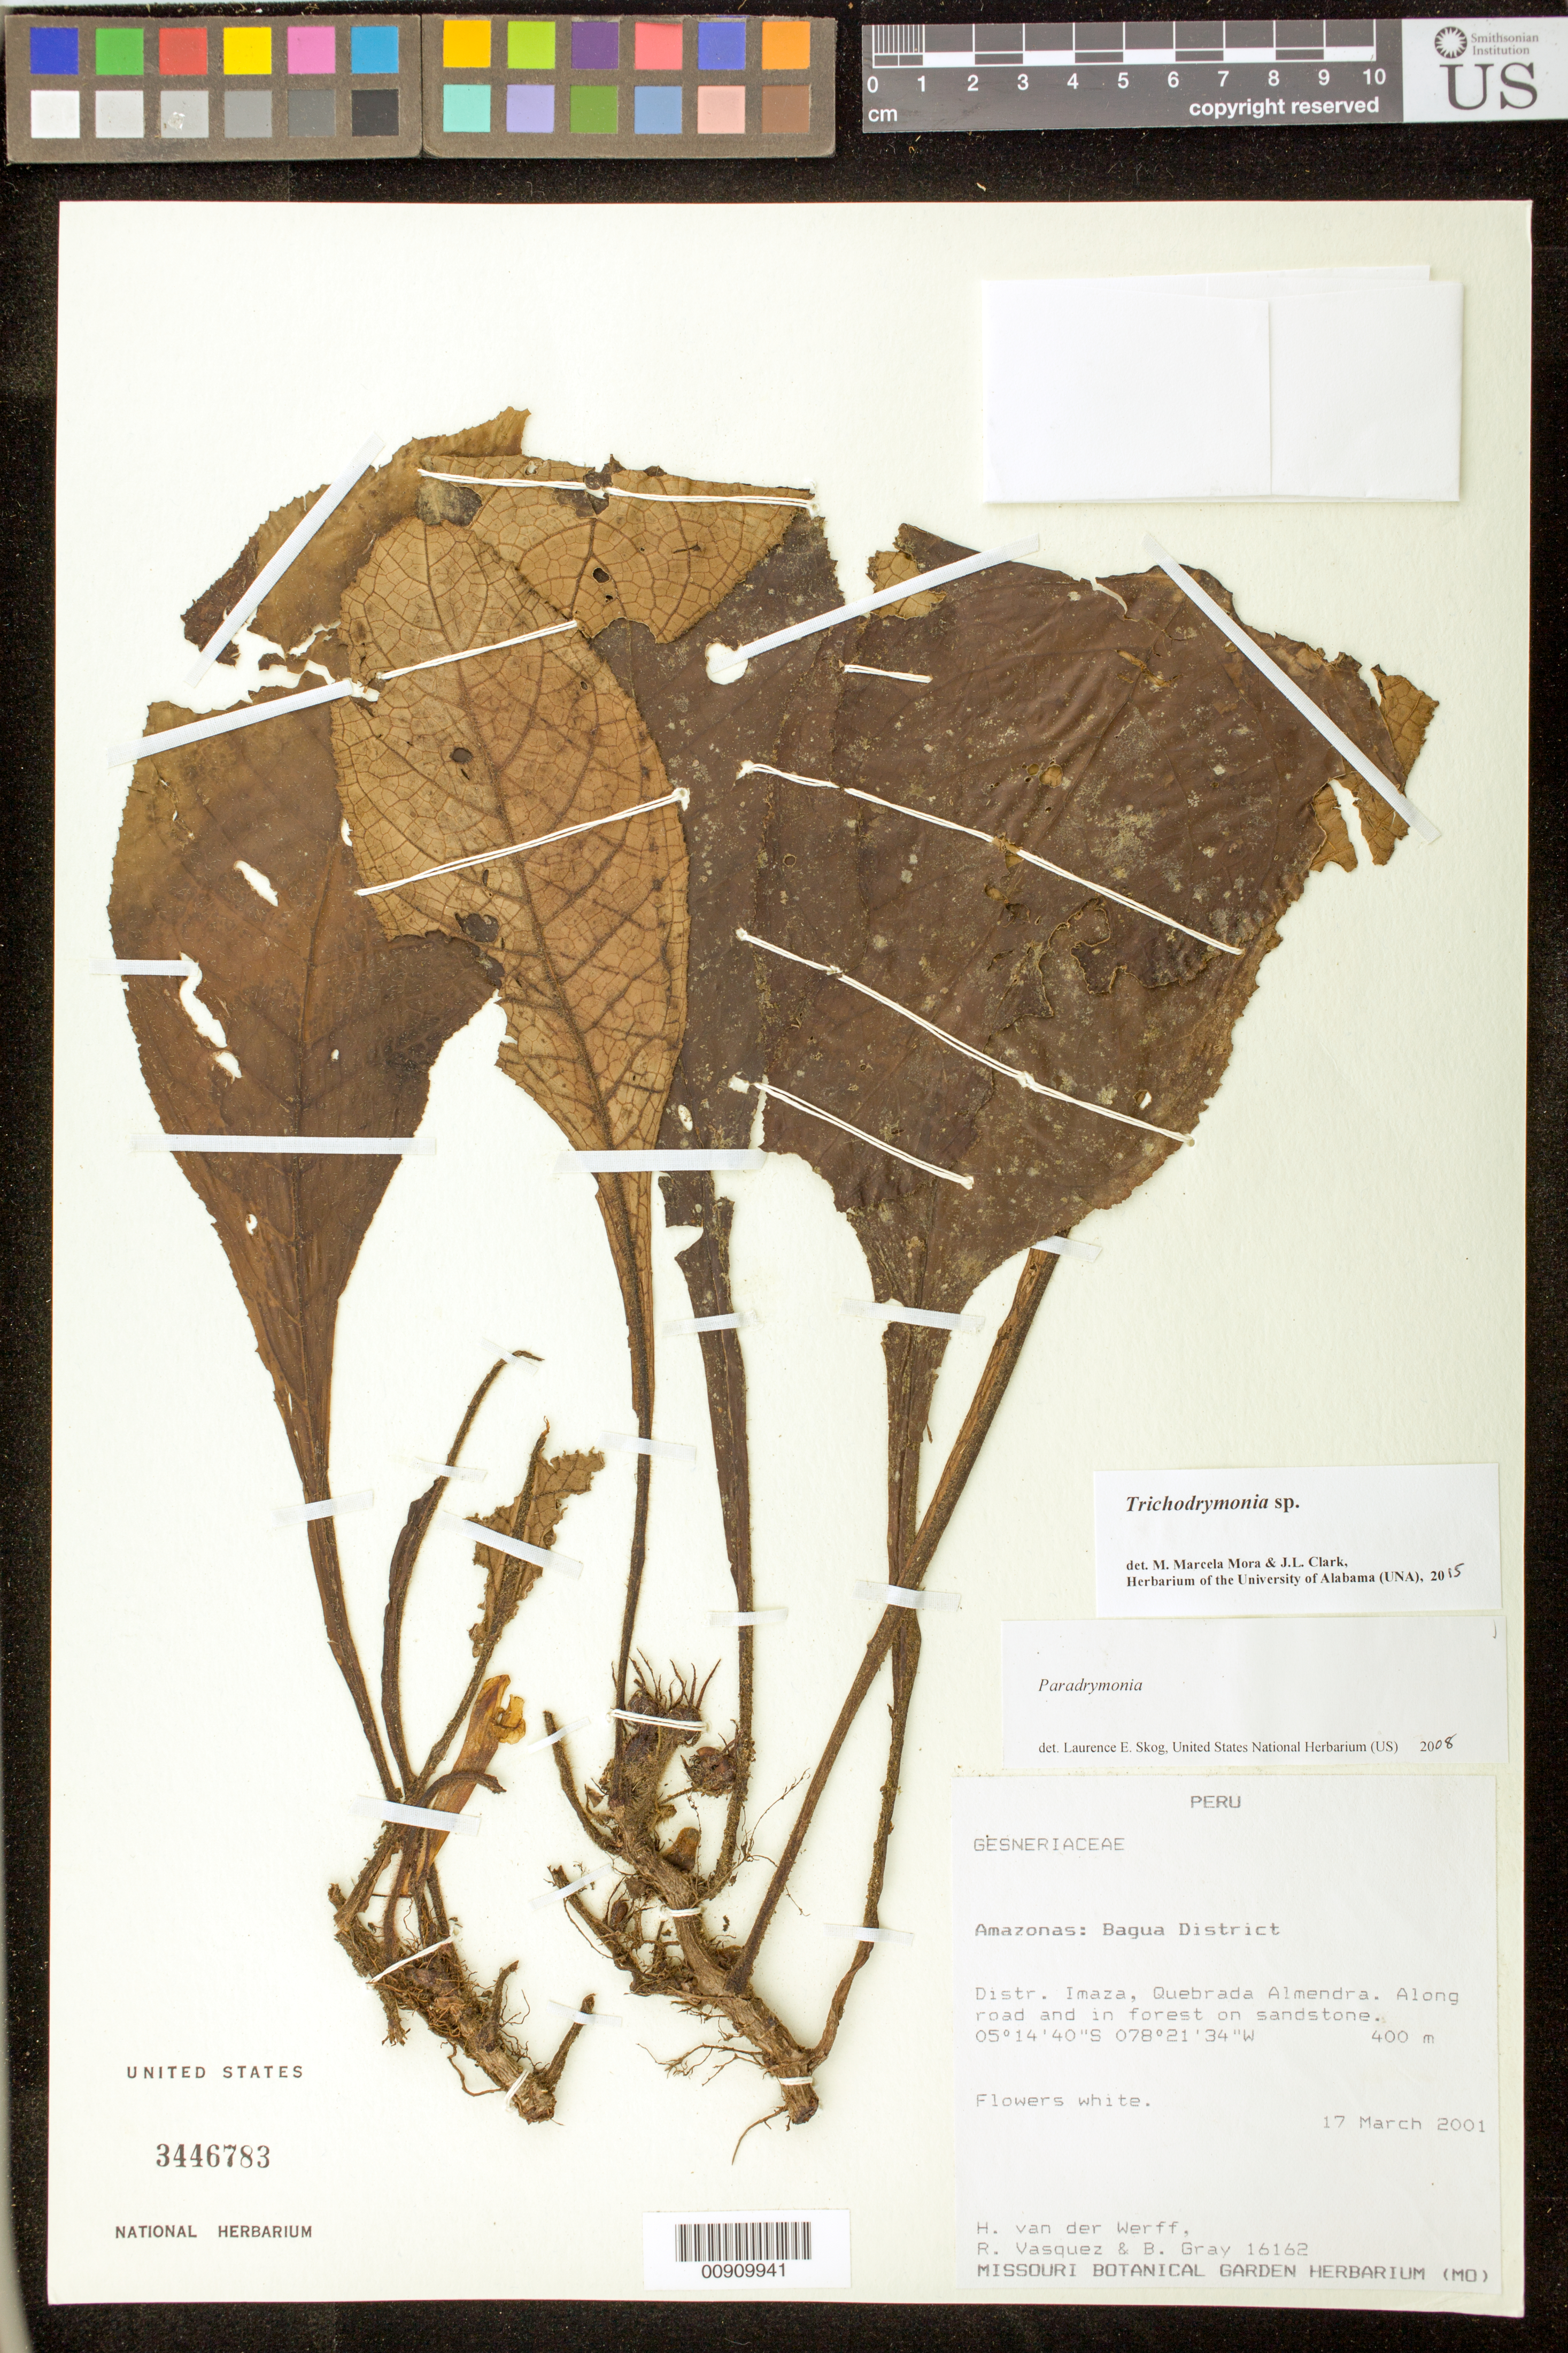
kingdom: Plantae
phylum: Tracheophyta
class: Magnoliopsida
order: Lamiales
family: Gesneriaceae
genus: Trichodrymonia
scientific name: Trichodrymonia sp.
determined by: Mora, M. M.; Clark, J. L.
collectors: H. van der Werff, R. Vásquez & B. Gray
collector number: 16162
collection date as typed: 17 Mar 2001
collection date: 2001-03-17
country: Peru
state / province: Amazonas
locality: Amazonas: Baguet District. Distr. Imaza, Quebrada Almendra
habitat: along road and in forest on sandstone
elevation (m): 400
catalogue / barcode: US 3446783